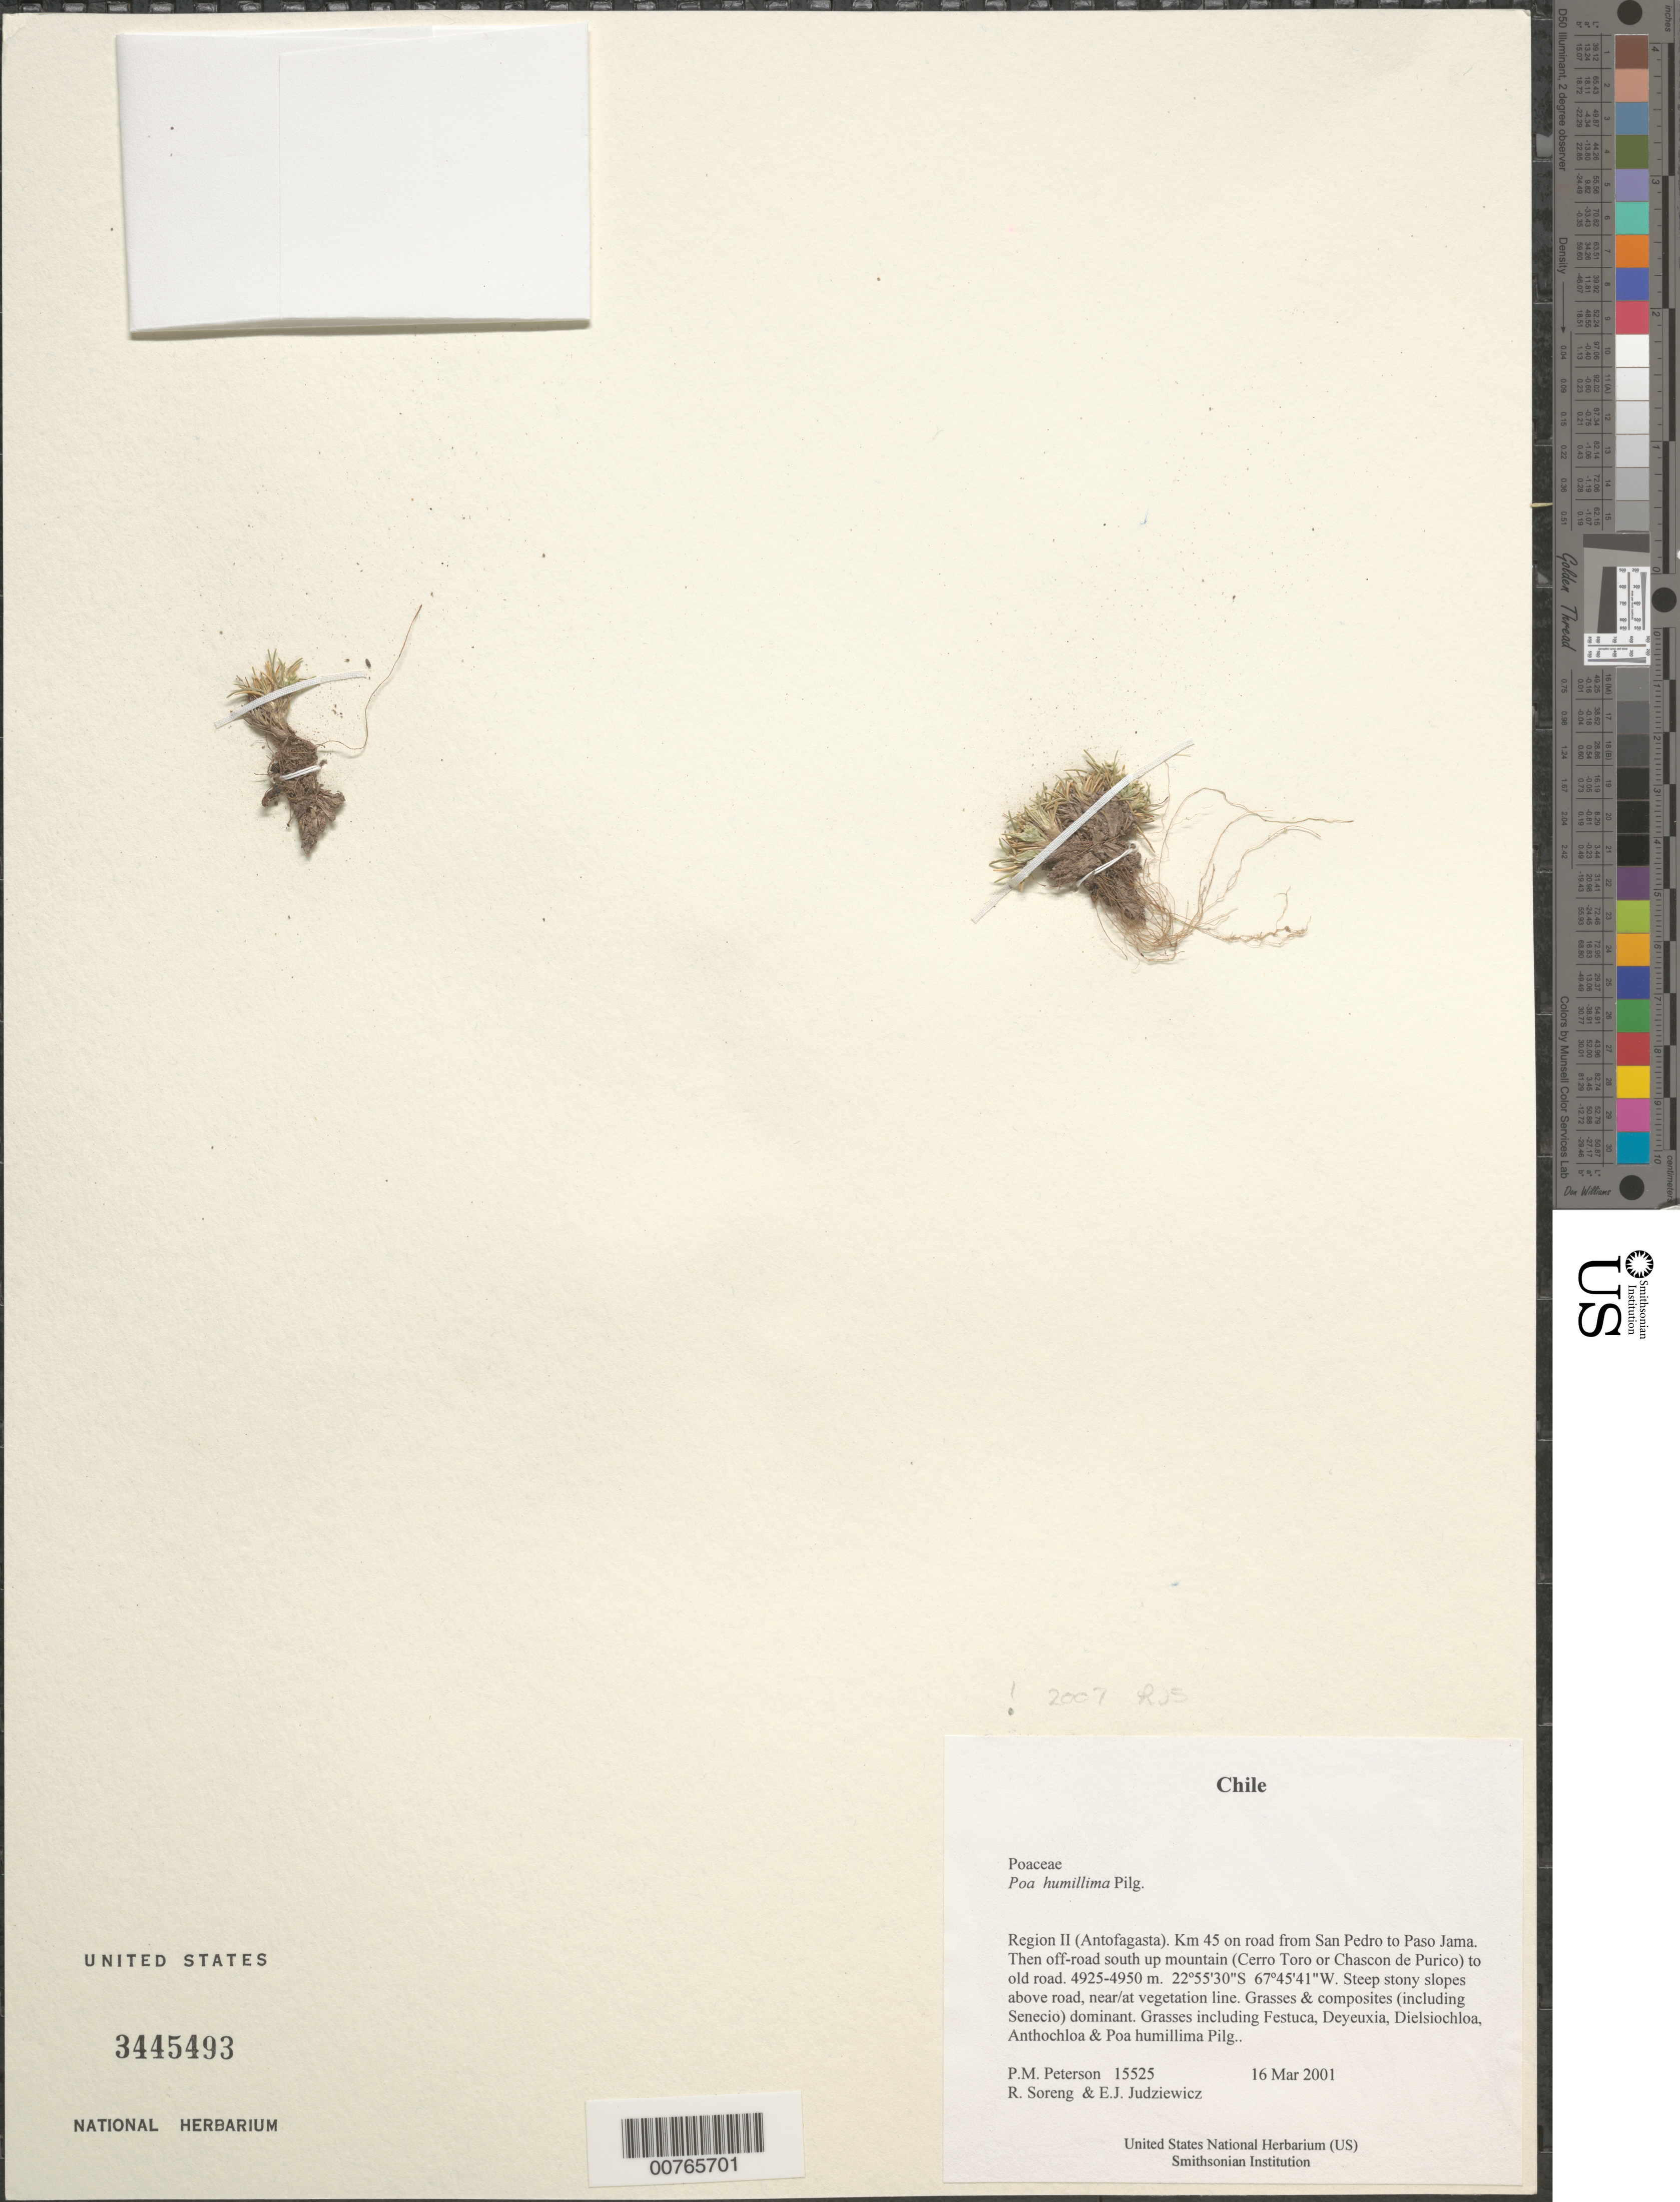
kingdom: Plantae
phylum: Tracheophyta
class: Liliopsida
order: Poales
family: Poaceae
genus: Poa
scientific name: Poa humillima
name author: Pilg.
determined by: Soreng, Robert J., Research Associate (BOT), Smithsonian Institution - National Museum of Natural History (UNITED STATES)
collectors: P. M. Peterson, R. J. Soreng & E. J. Judziewicz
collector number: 15525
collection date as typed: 16 Mar 2001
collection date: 2001-03-16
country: Chile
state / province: Antofagasta (II)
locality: Km 45 on road from San Pedro to Paso Jama. Then off-road south up mountain (Cerro Toro or Chascon de Purico) to old road.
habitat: Steep stony slopes above road, near/at vegetation line.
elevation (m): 4925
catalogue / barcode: US 3445493